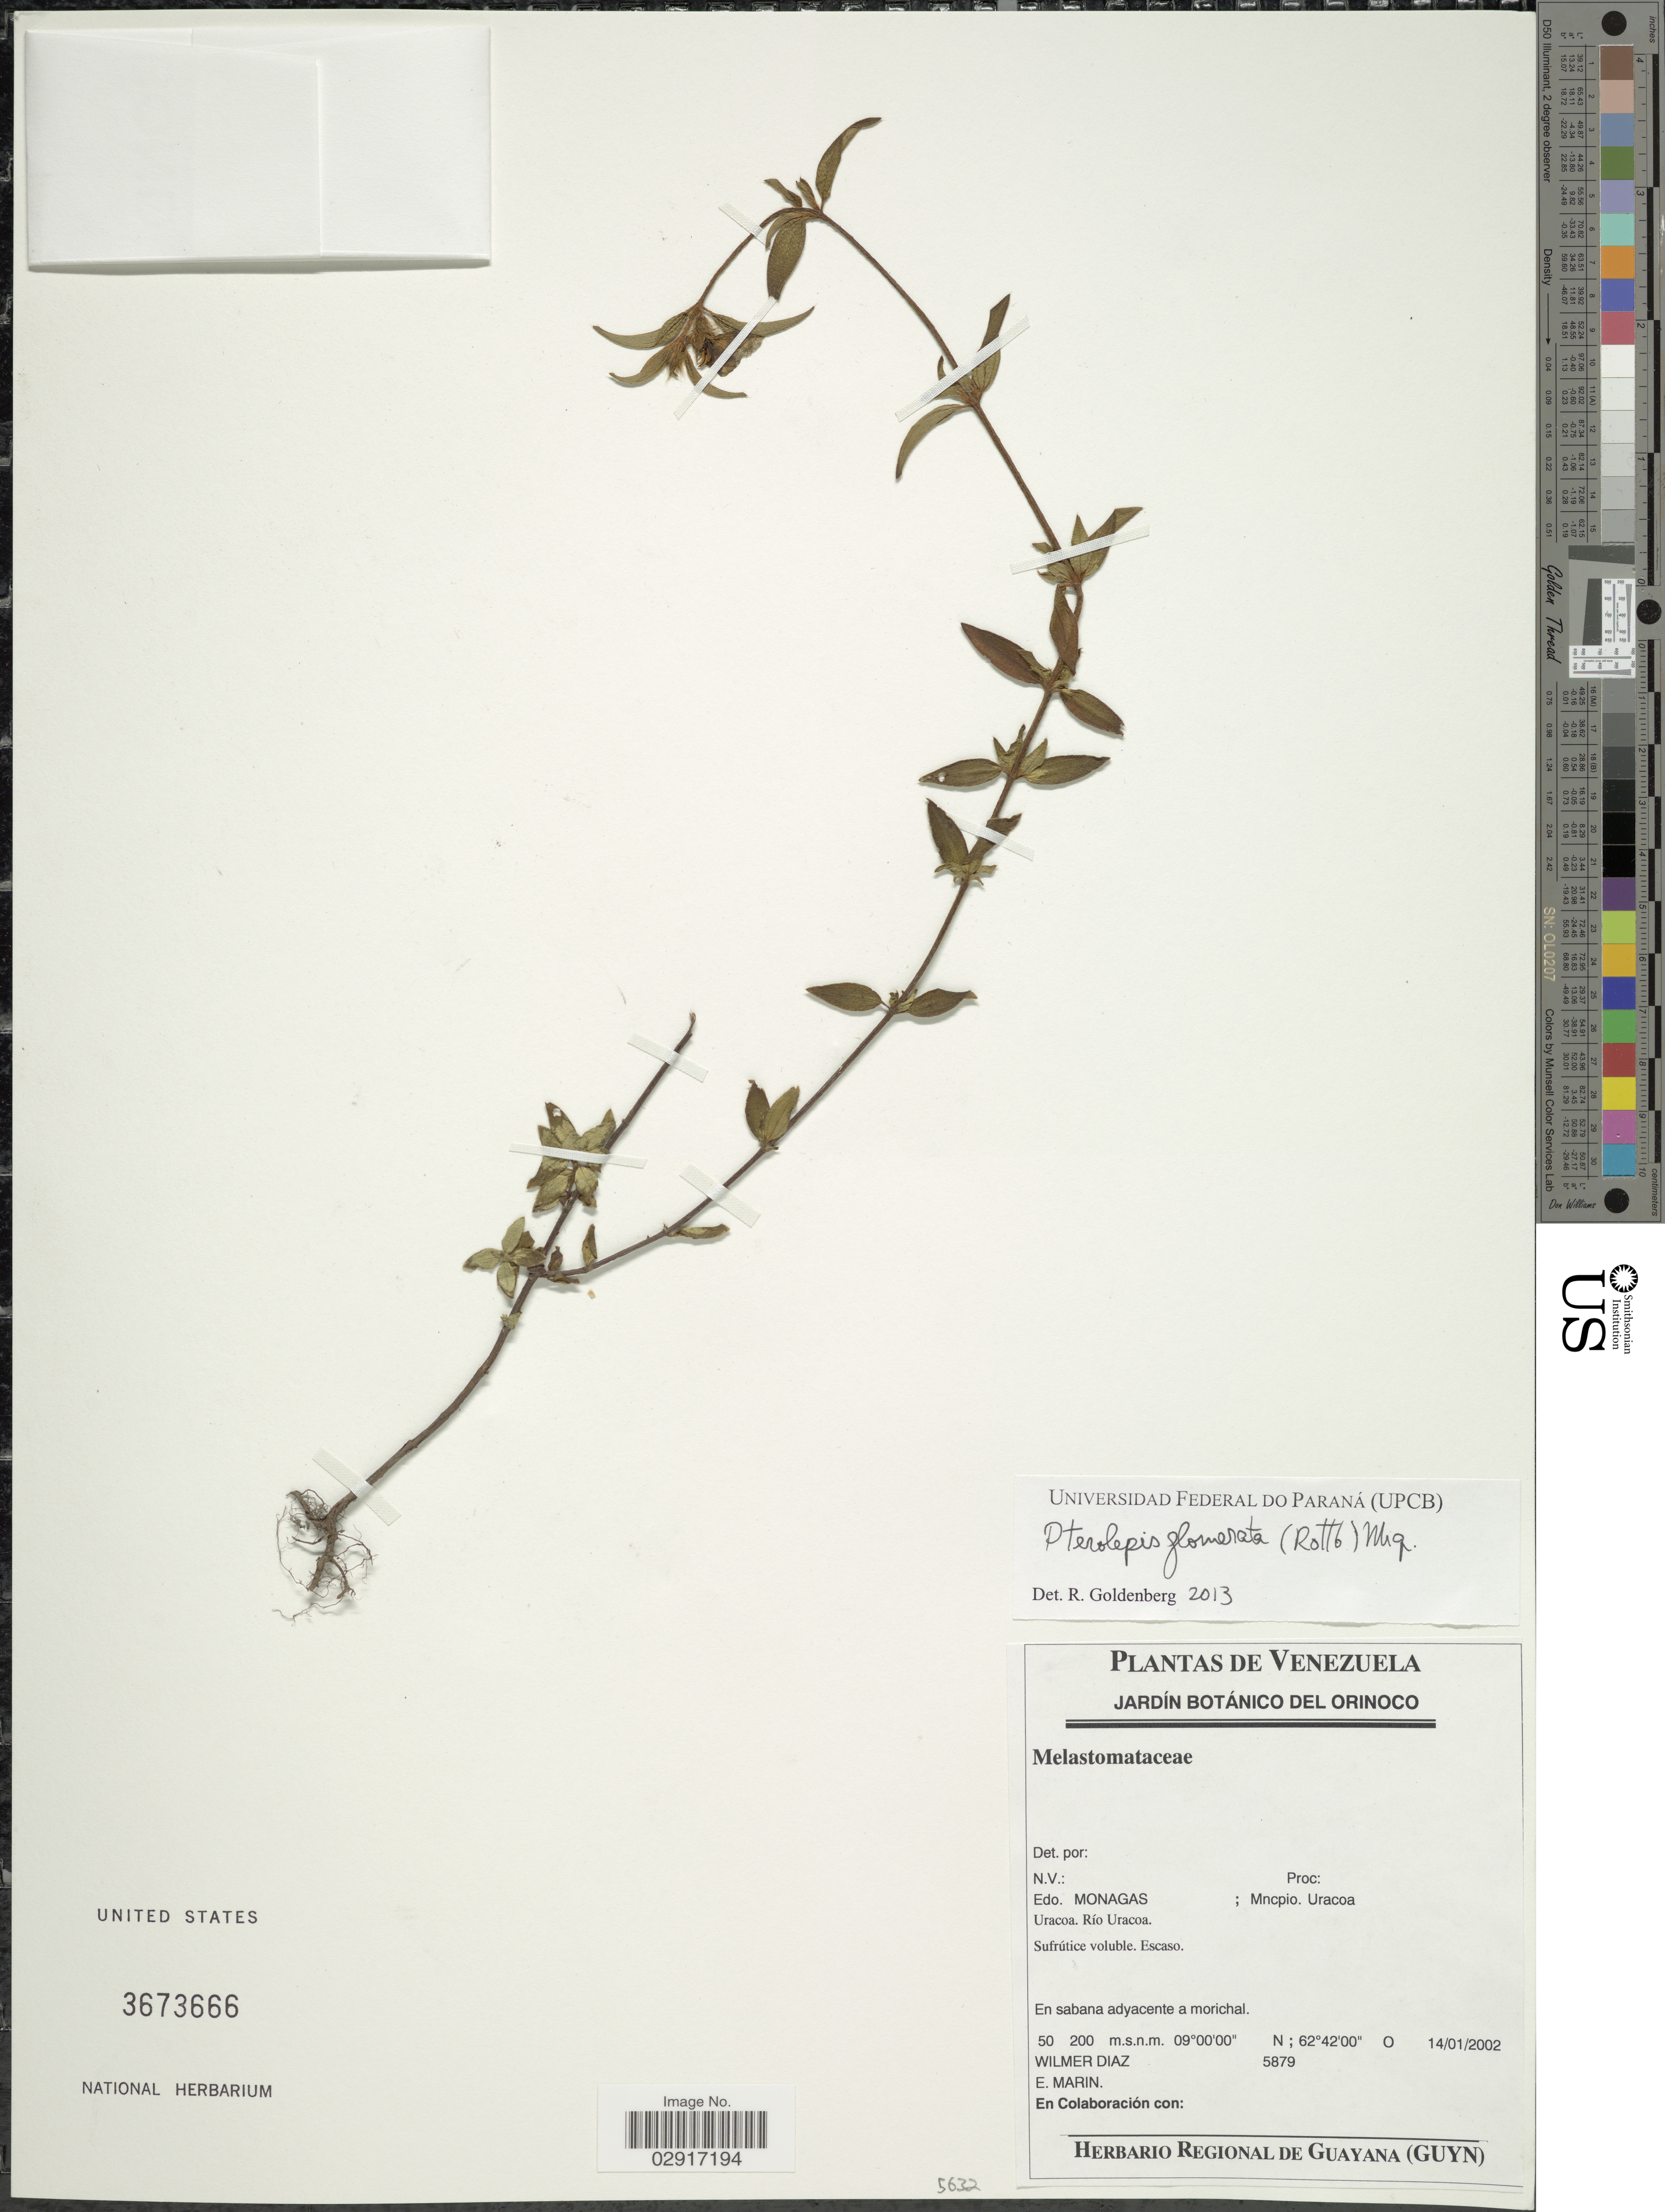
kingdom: Plantae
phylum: Tracheophyta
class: Magnoliopsida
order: Myrtales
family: Melastomataceae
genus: Pterolepis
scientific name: Pterolepis glomerata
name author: (Rottb.) Miq.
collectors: W. Díaz P. & E. Marin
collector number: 5879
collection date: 2002-01-14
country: Venezuela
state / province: Monagas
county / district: Uracoa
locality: Río Uracoa.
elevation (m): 50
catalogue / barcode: US 3673666